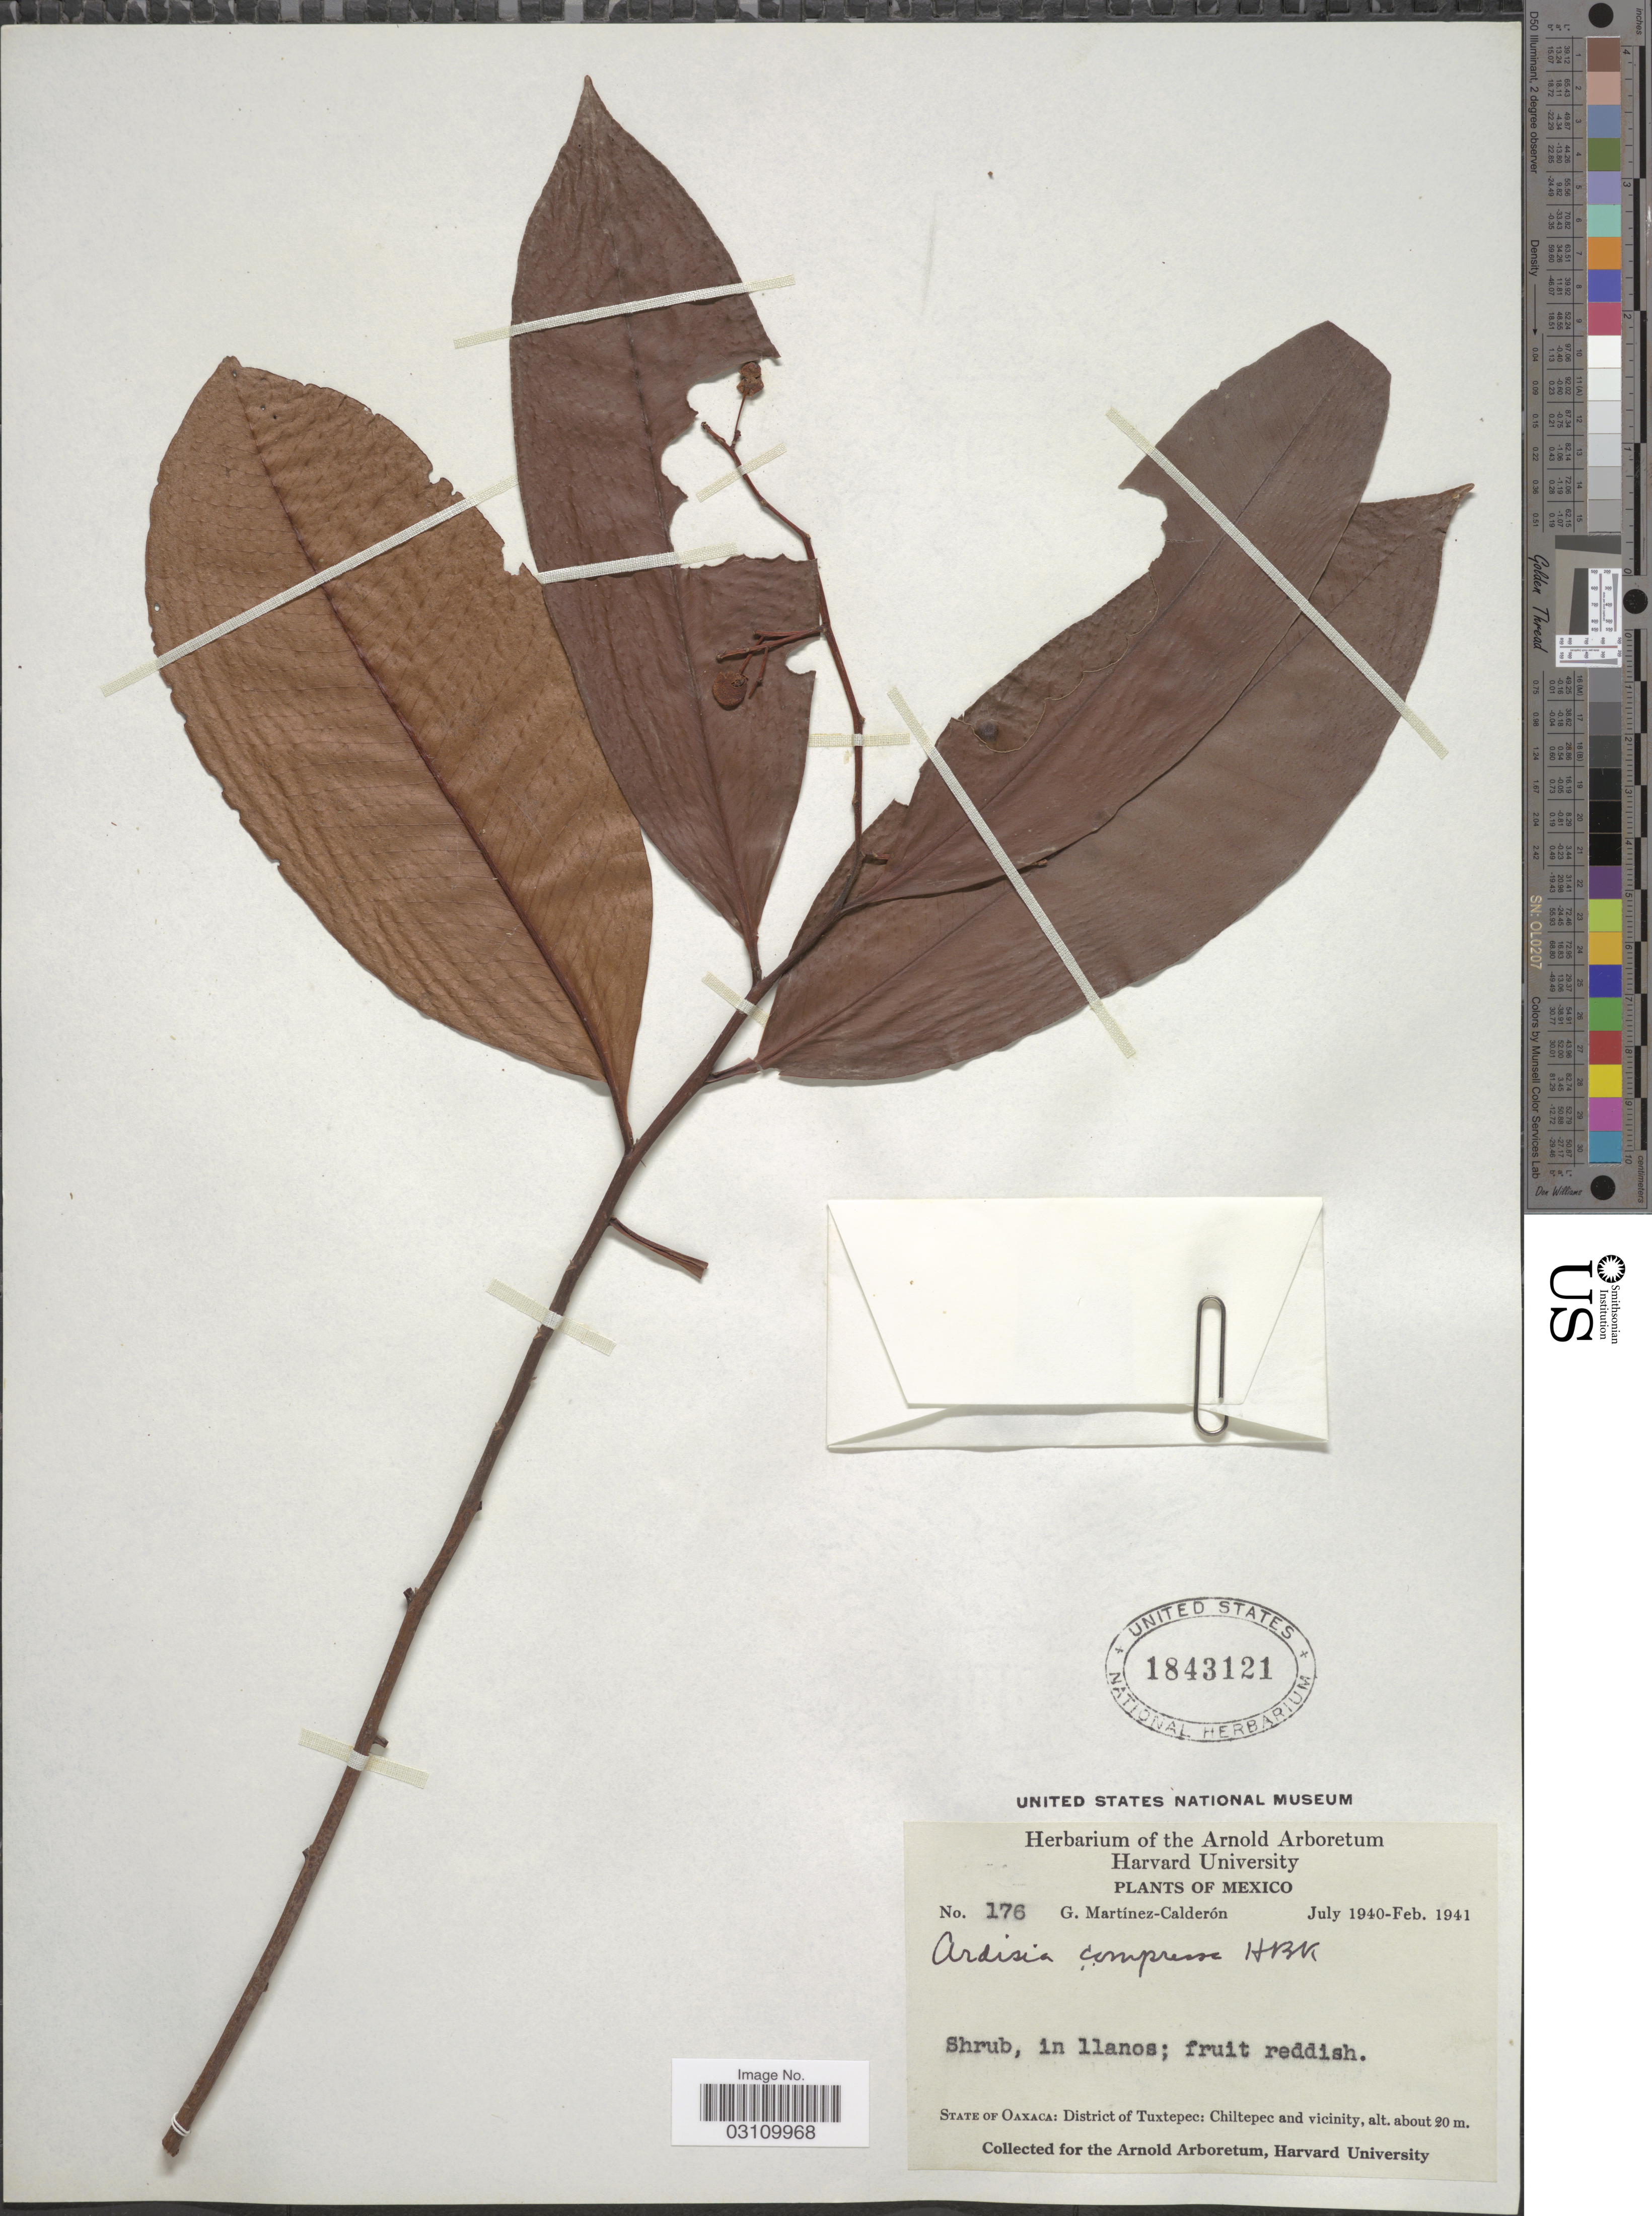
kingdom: Plantae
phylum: Tracheophyta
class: Magnoliopsida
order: Ericales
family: Primulaceae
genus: Ardisia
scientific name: Ardisia compressa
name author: Kunth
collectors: G. Martínez Calderón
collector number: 176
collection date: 1940-07/1941-02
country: Mexico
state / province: Oaxaca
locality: District of Tuxtepec: Chiltepec and vicinity.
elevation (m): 20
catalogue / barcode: US 1843121